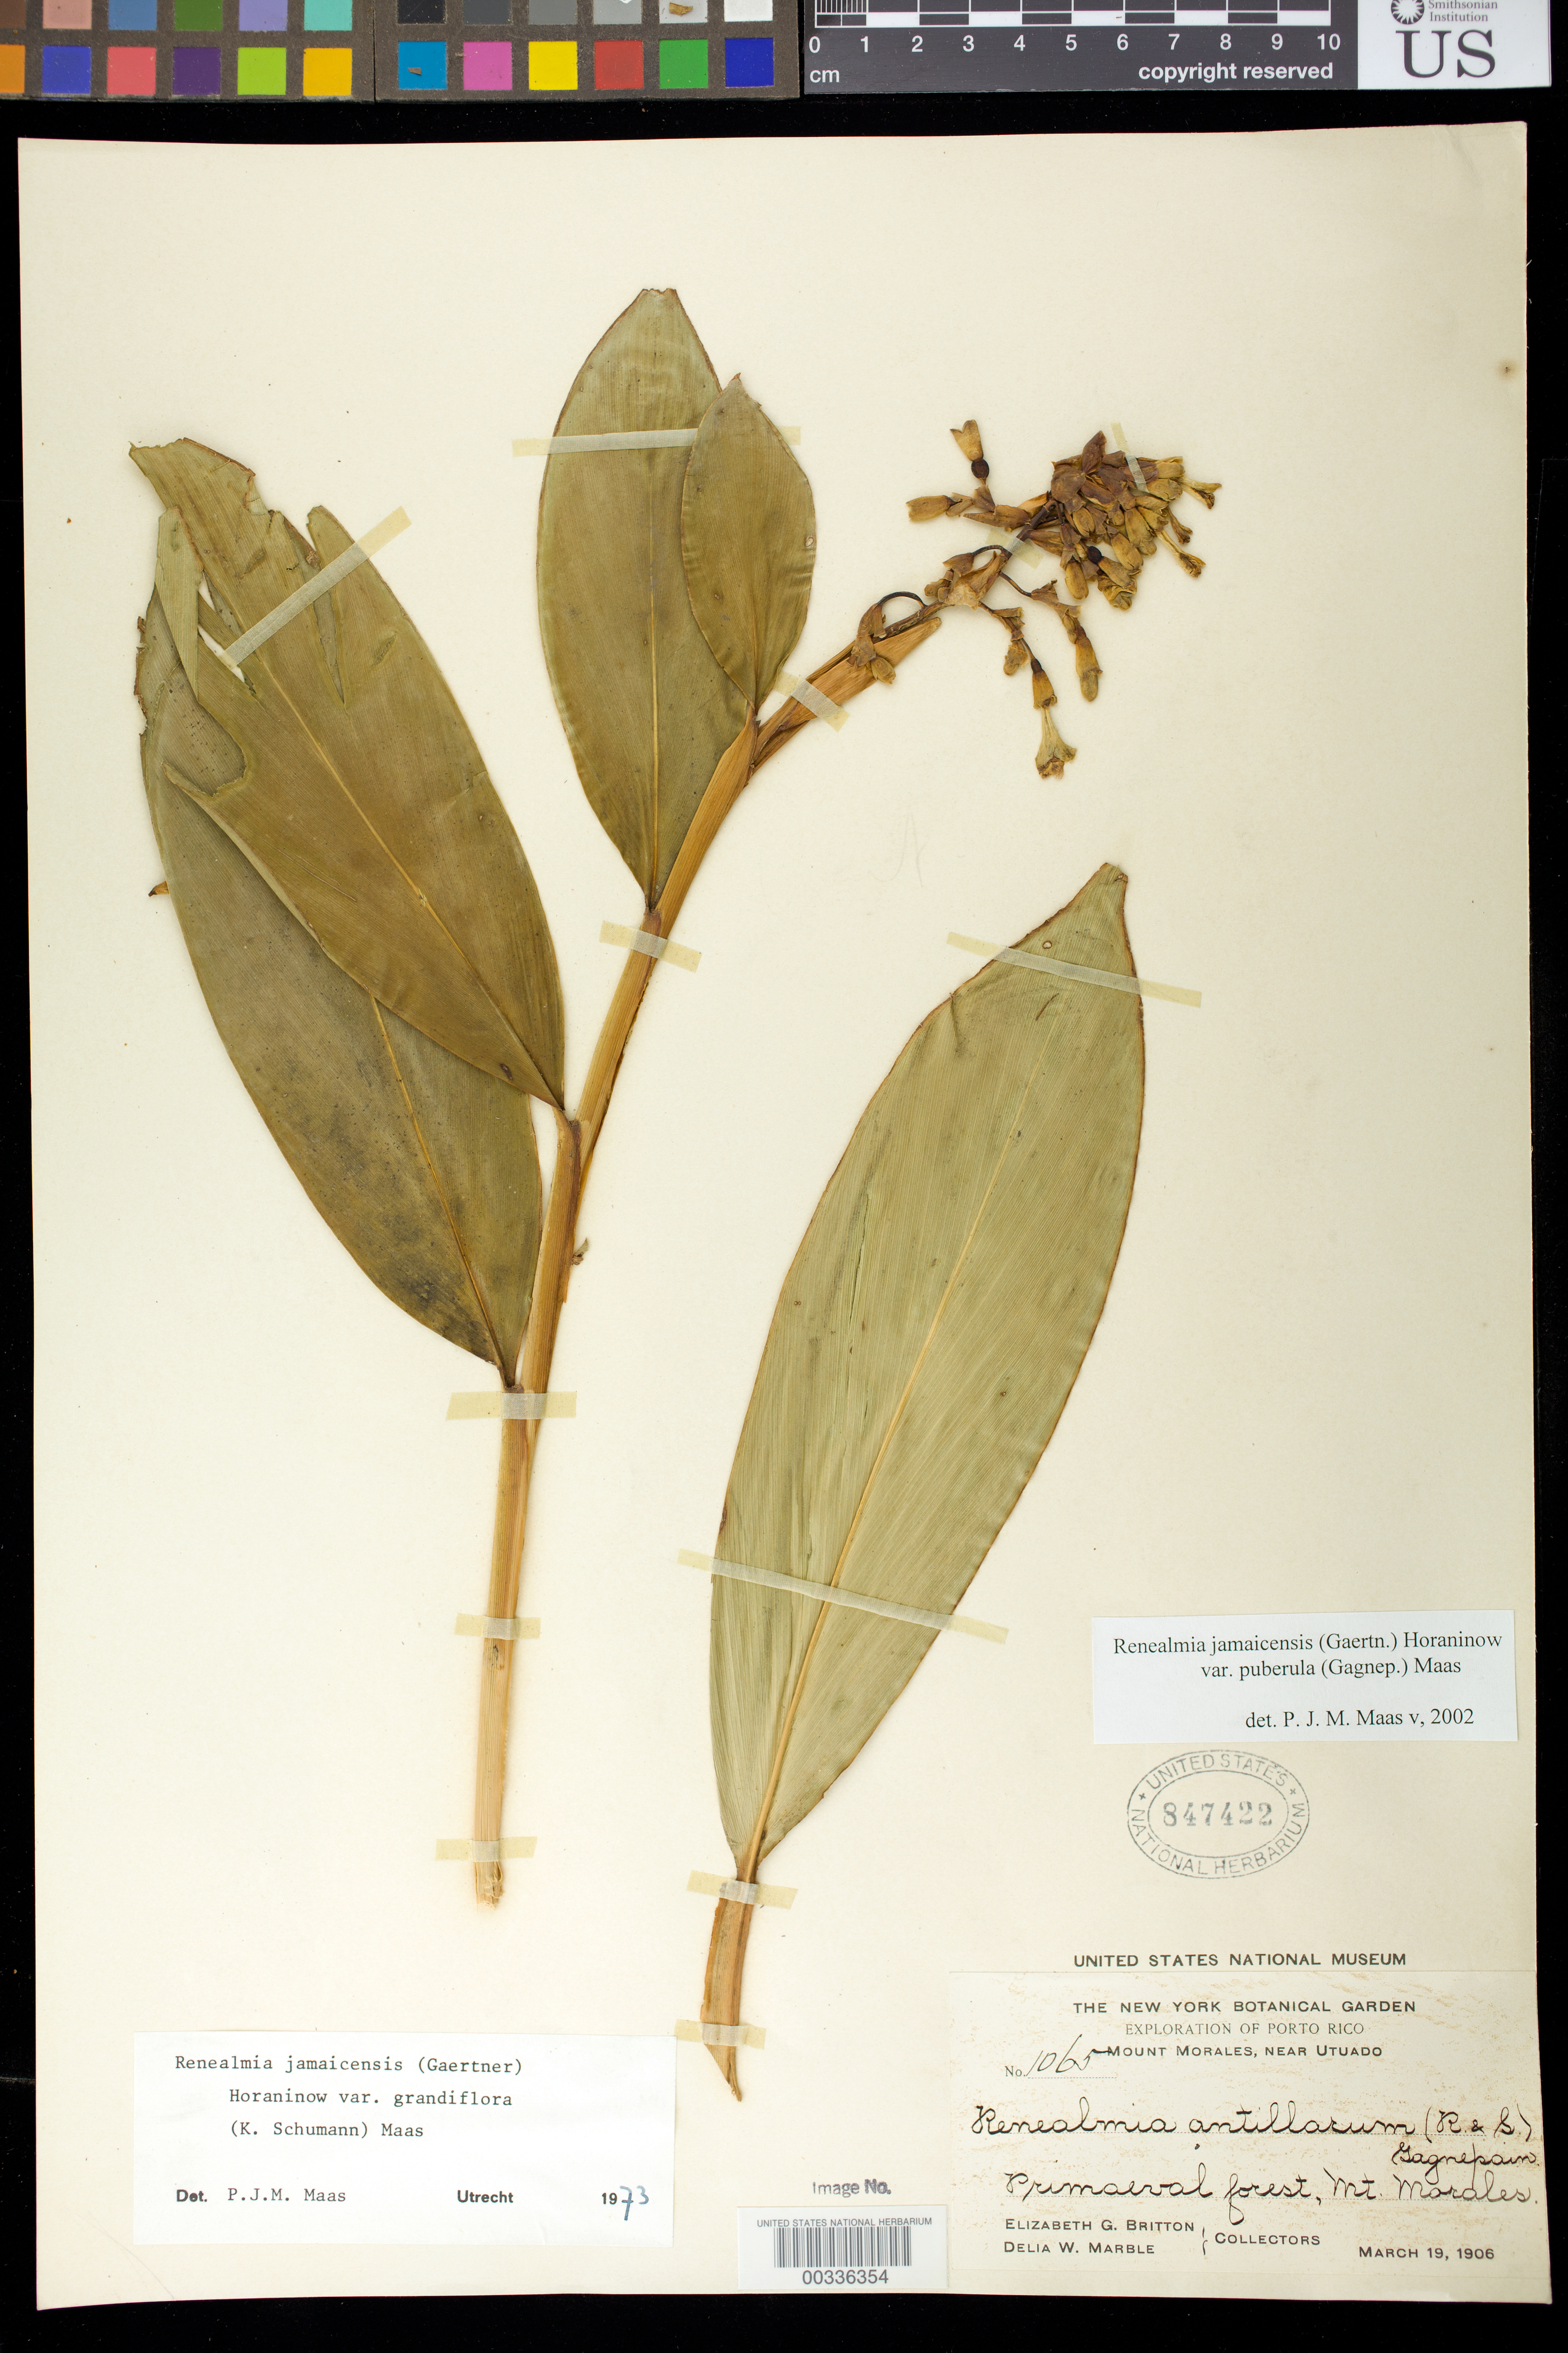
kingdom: Plantae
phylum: Tracheophyta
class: Liliopsida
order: Zingiberales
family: Zingiberaceae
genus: Renealmia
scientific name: Renealmia jamaicensis var. puberula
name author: (Gagnep.) Maas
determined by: Maas, Paul J. M.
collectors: E. G. Britton & D. W. Marble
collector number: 1065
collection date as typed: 19 Mar 1906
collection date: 1906-03-19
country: Puerto Rico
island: Greater Antilles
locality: Mount morales, near utuado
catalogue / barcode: US 847422